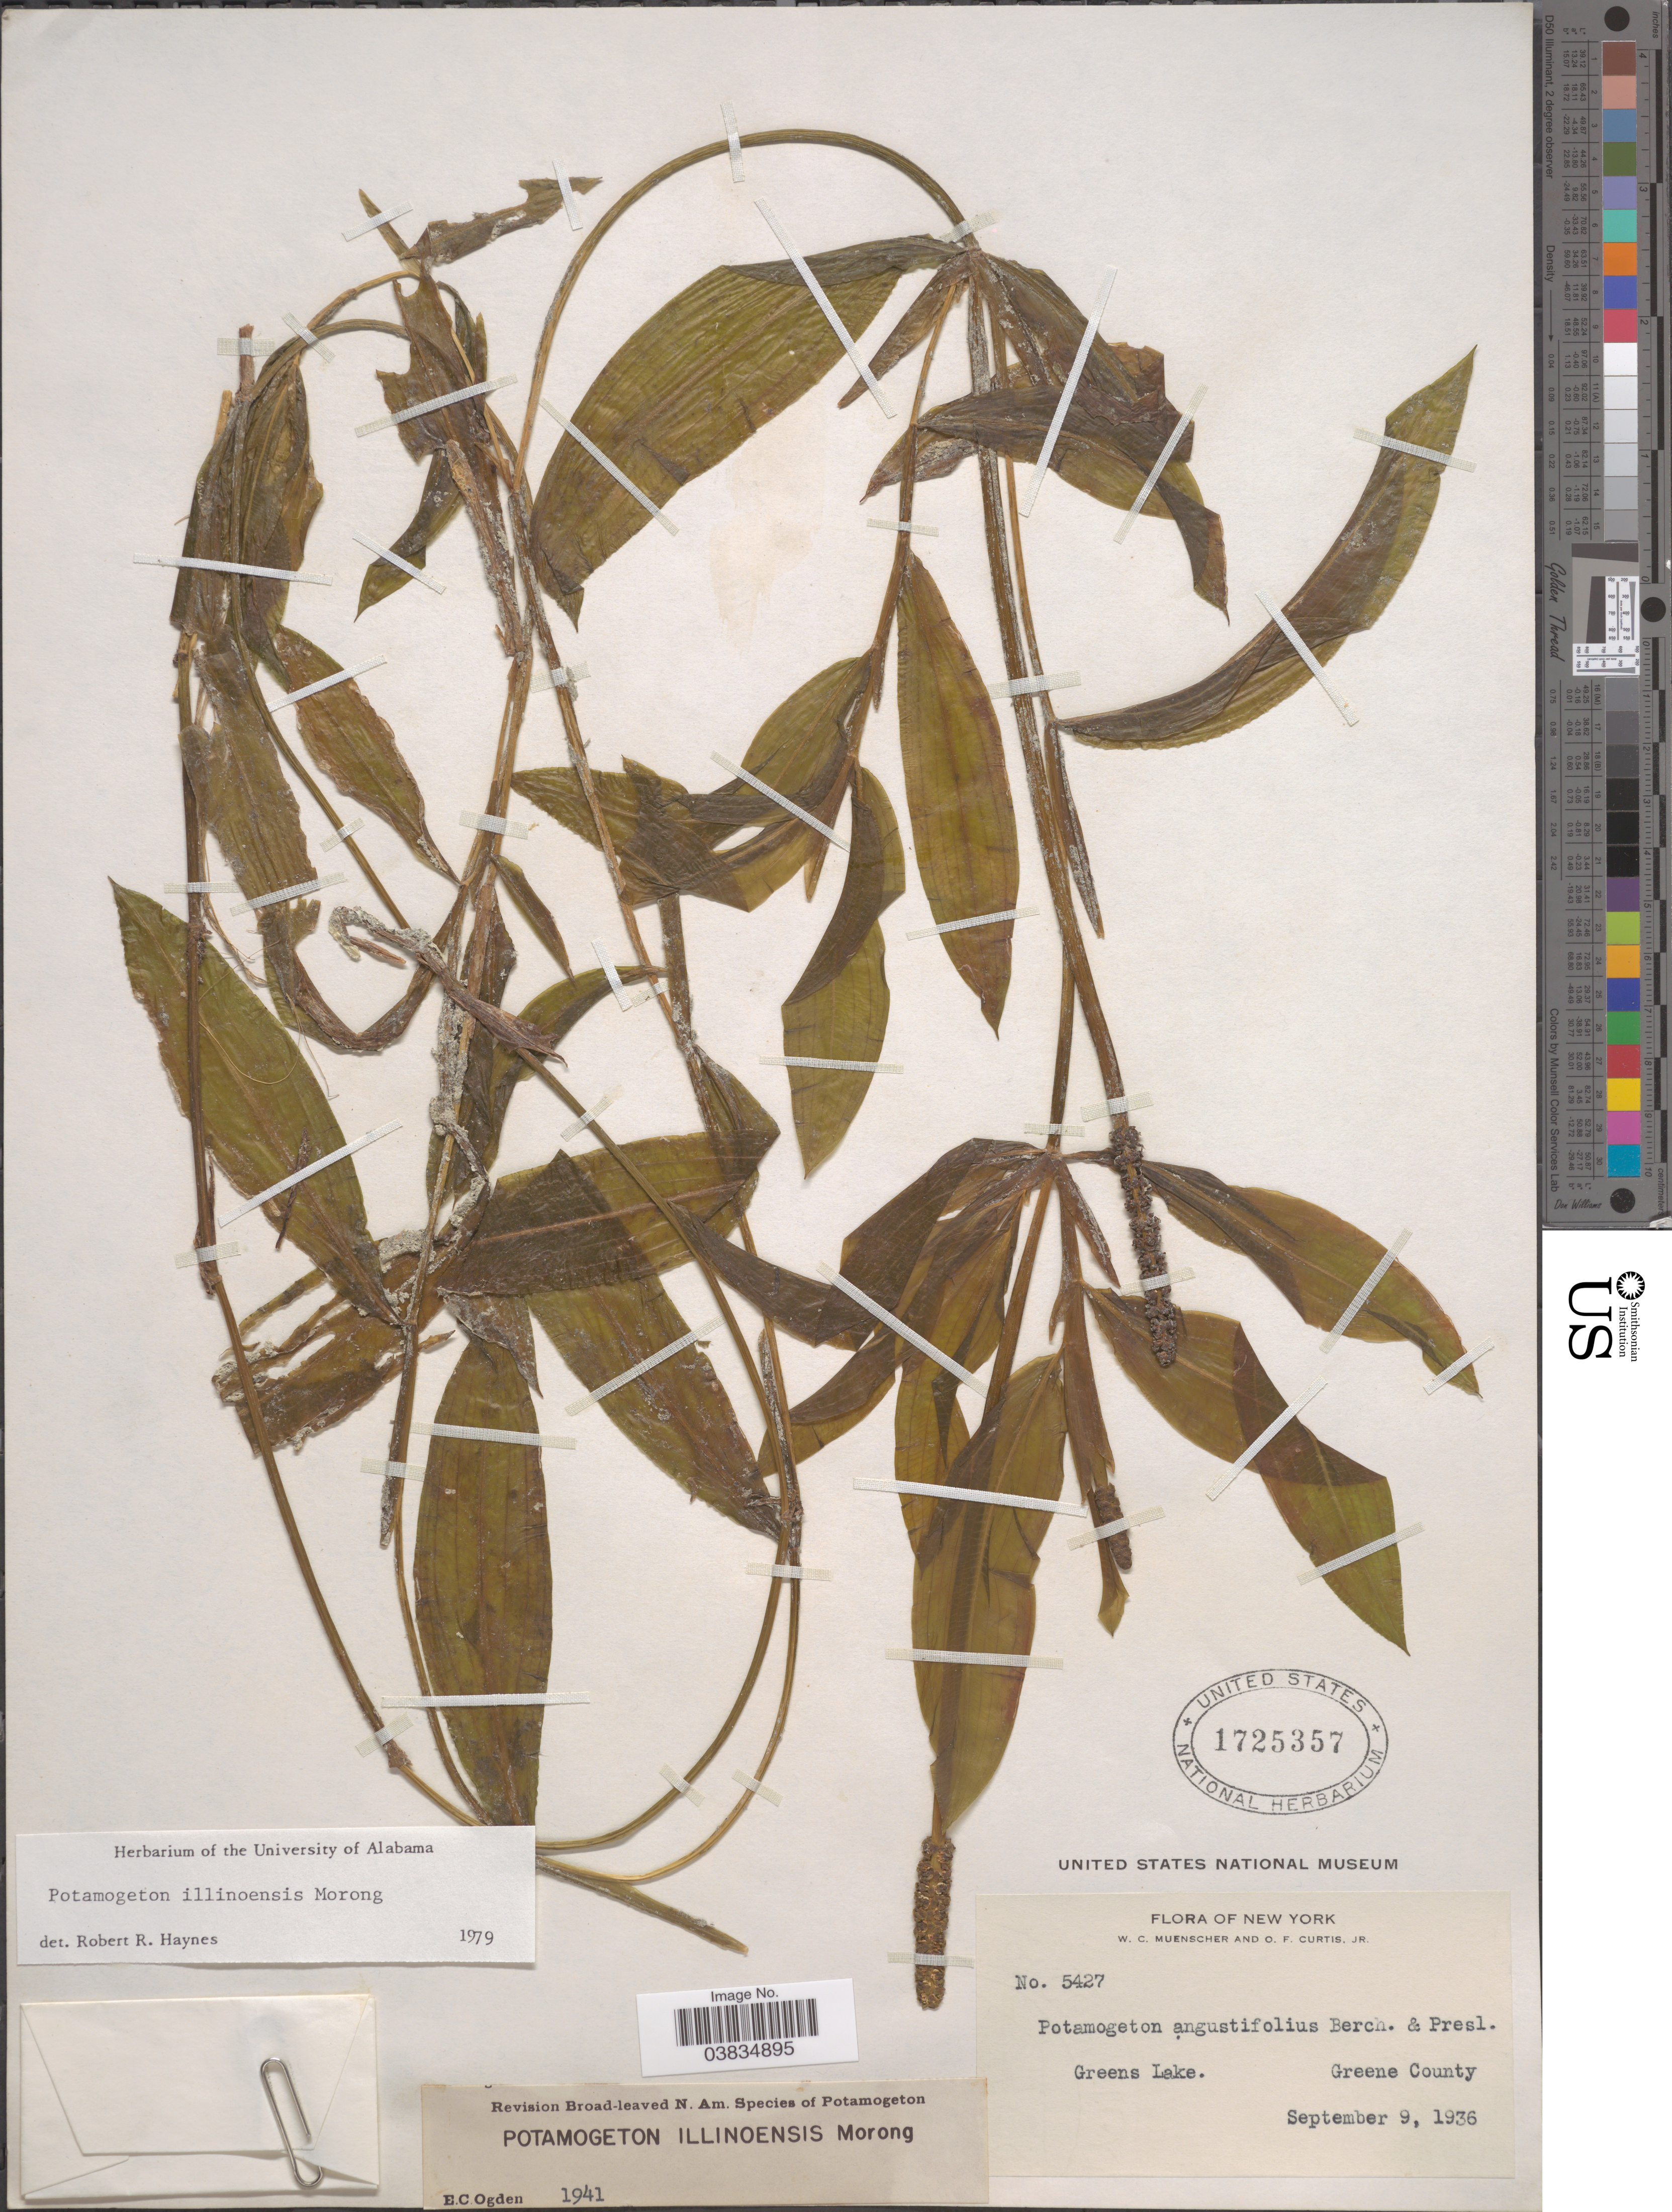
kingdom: Plantae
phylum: Tracheophyta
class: Liliopsida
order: Alismatales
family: Potamogetonaceae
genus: Potamogeton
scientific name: Potamogeton illinoensis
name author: Morong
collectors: W. Muenscher & O. Curtis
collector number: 5427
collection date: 1936-09-09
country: United States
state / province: New York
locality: Greens Lake. Greene County.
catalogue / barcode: US 1725357